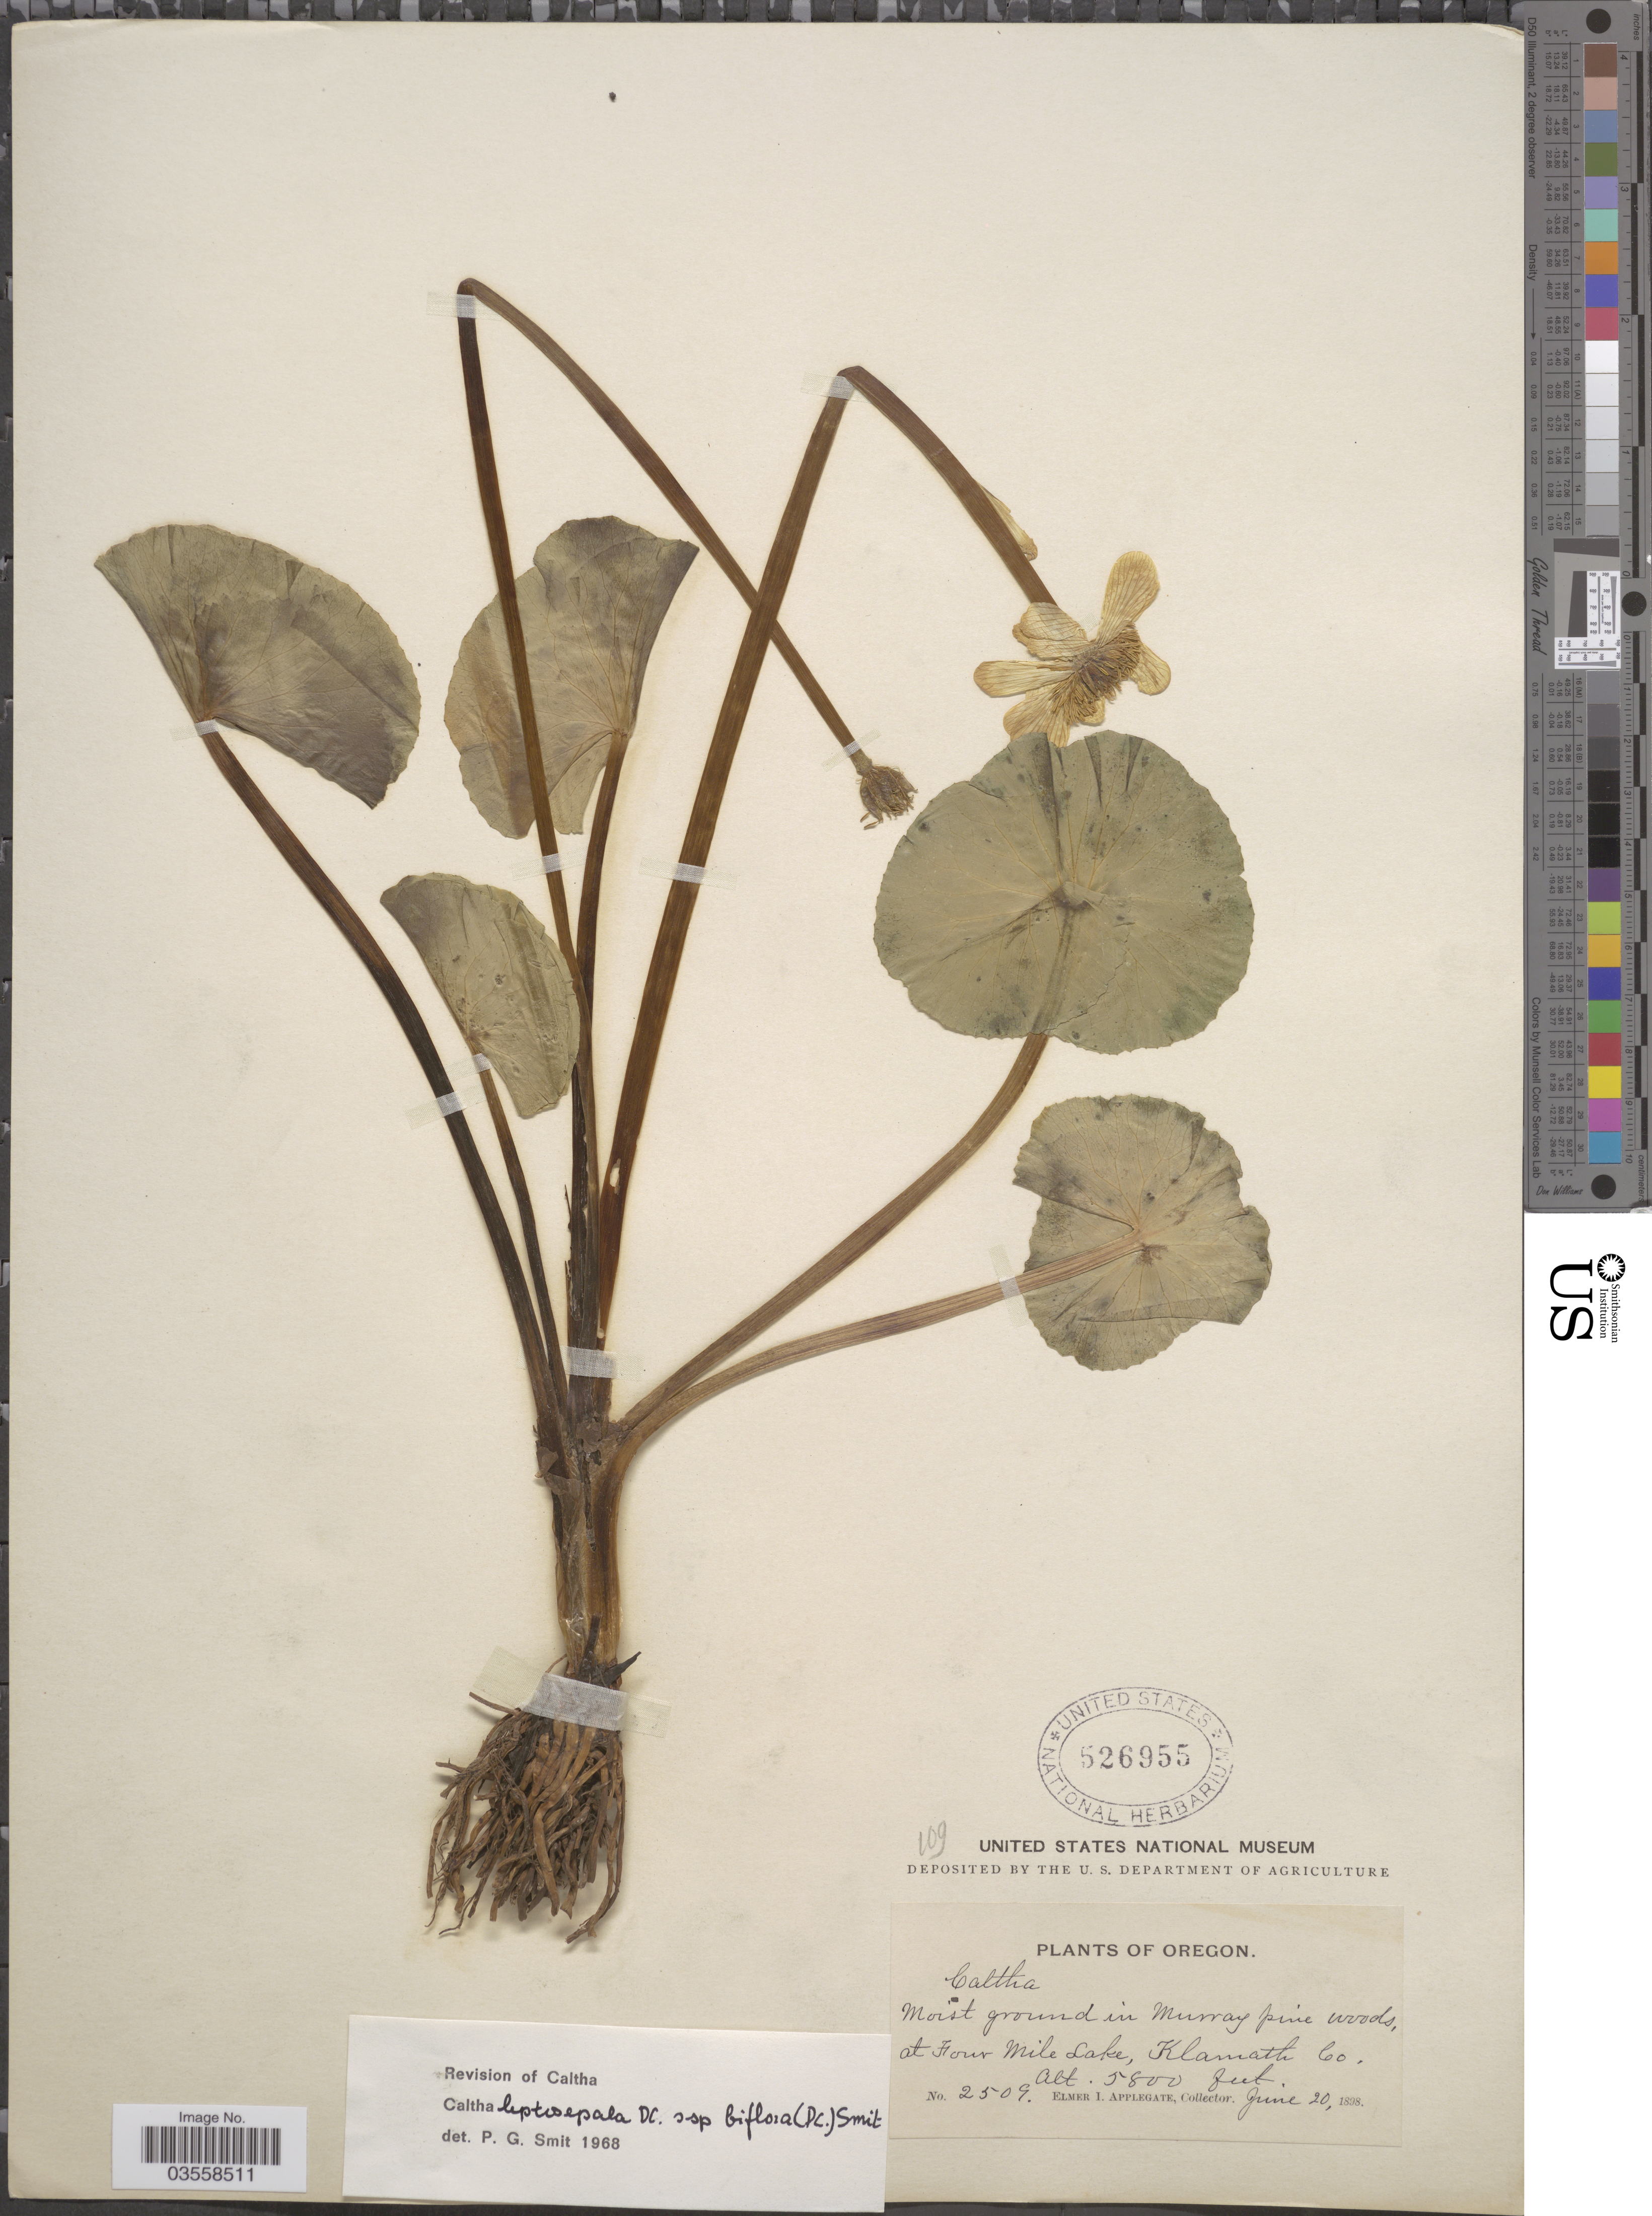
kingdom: Plantae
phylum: Tracheophyta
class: Magnoliopsida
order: Ranunculales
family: Ranunculaceae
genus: Caltha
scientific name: Caltha leptosepala subsp. biflora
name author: DC.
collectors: E. I. Applegate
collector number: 2509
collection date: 1898-06-20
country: United States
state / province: Oregon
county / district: Klamath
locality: Moist ground in Murray pine woods, at Four Mile Lake, Klamath Co.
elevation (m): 1768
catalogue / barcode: US 526955